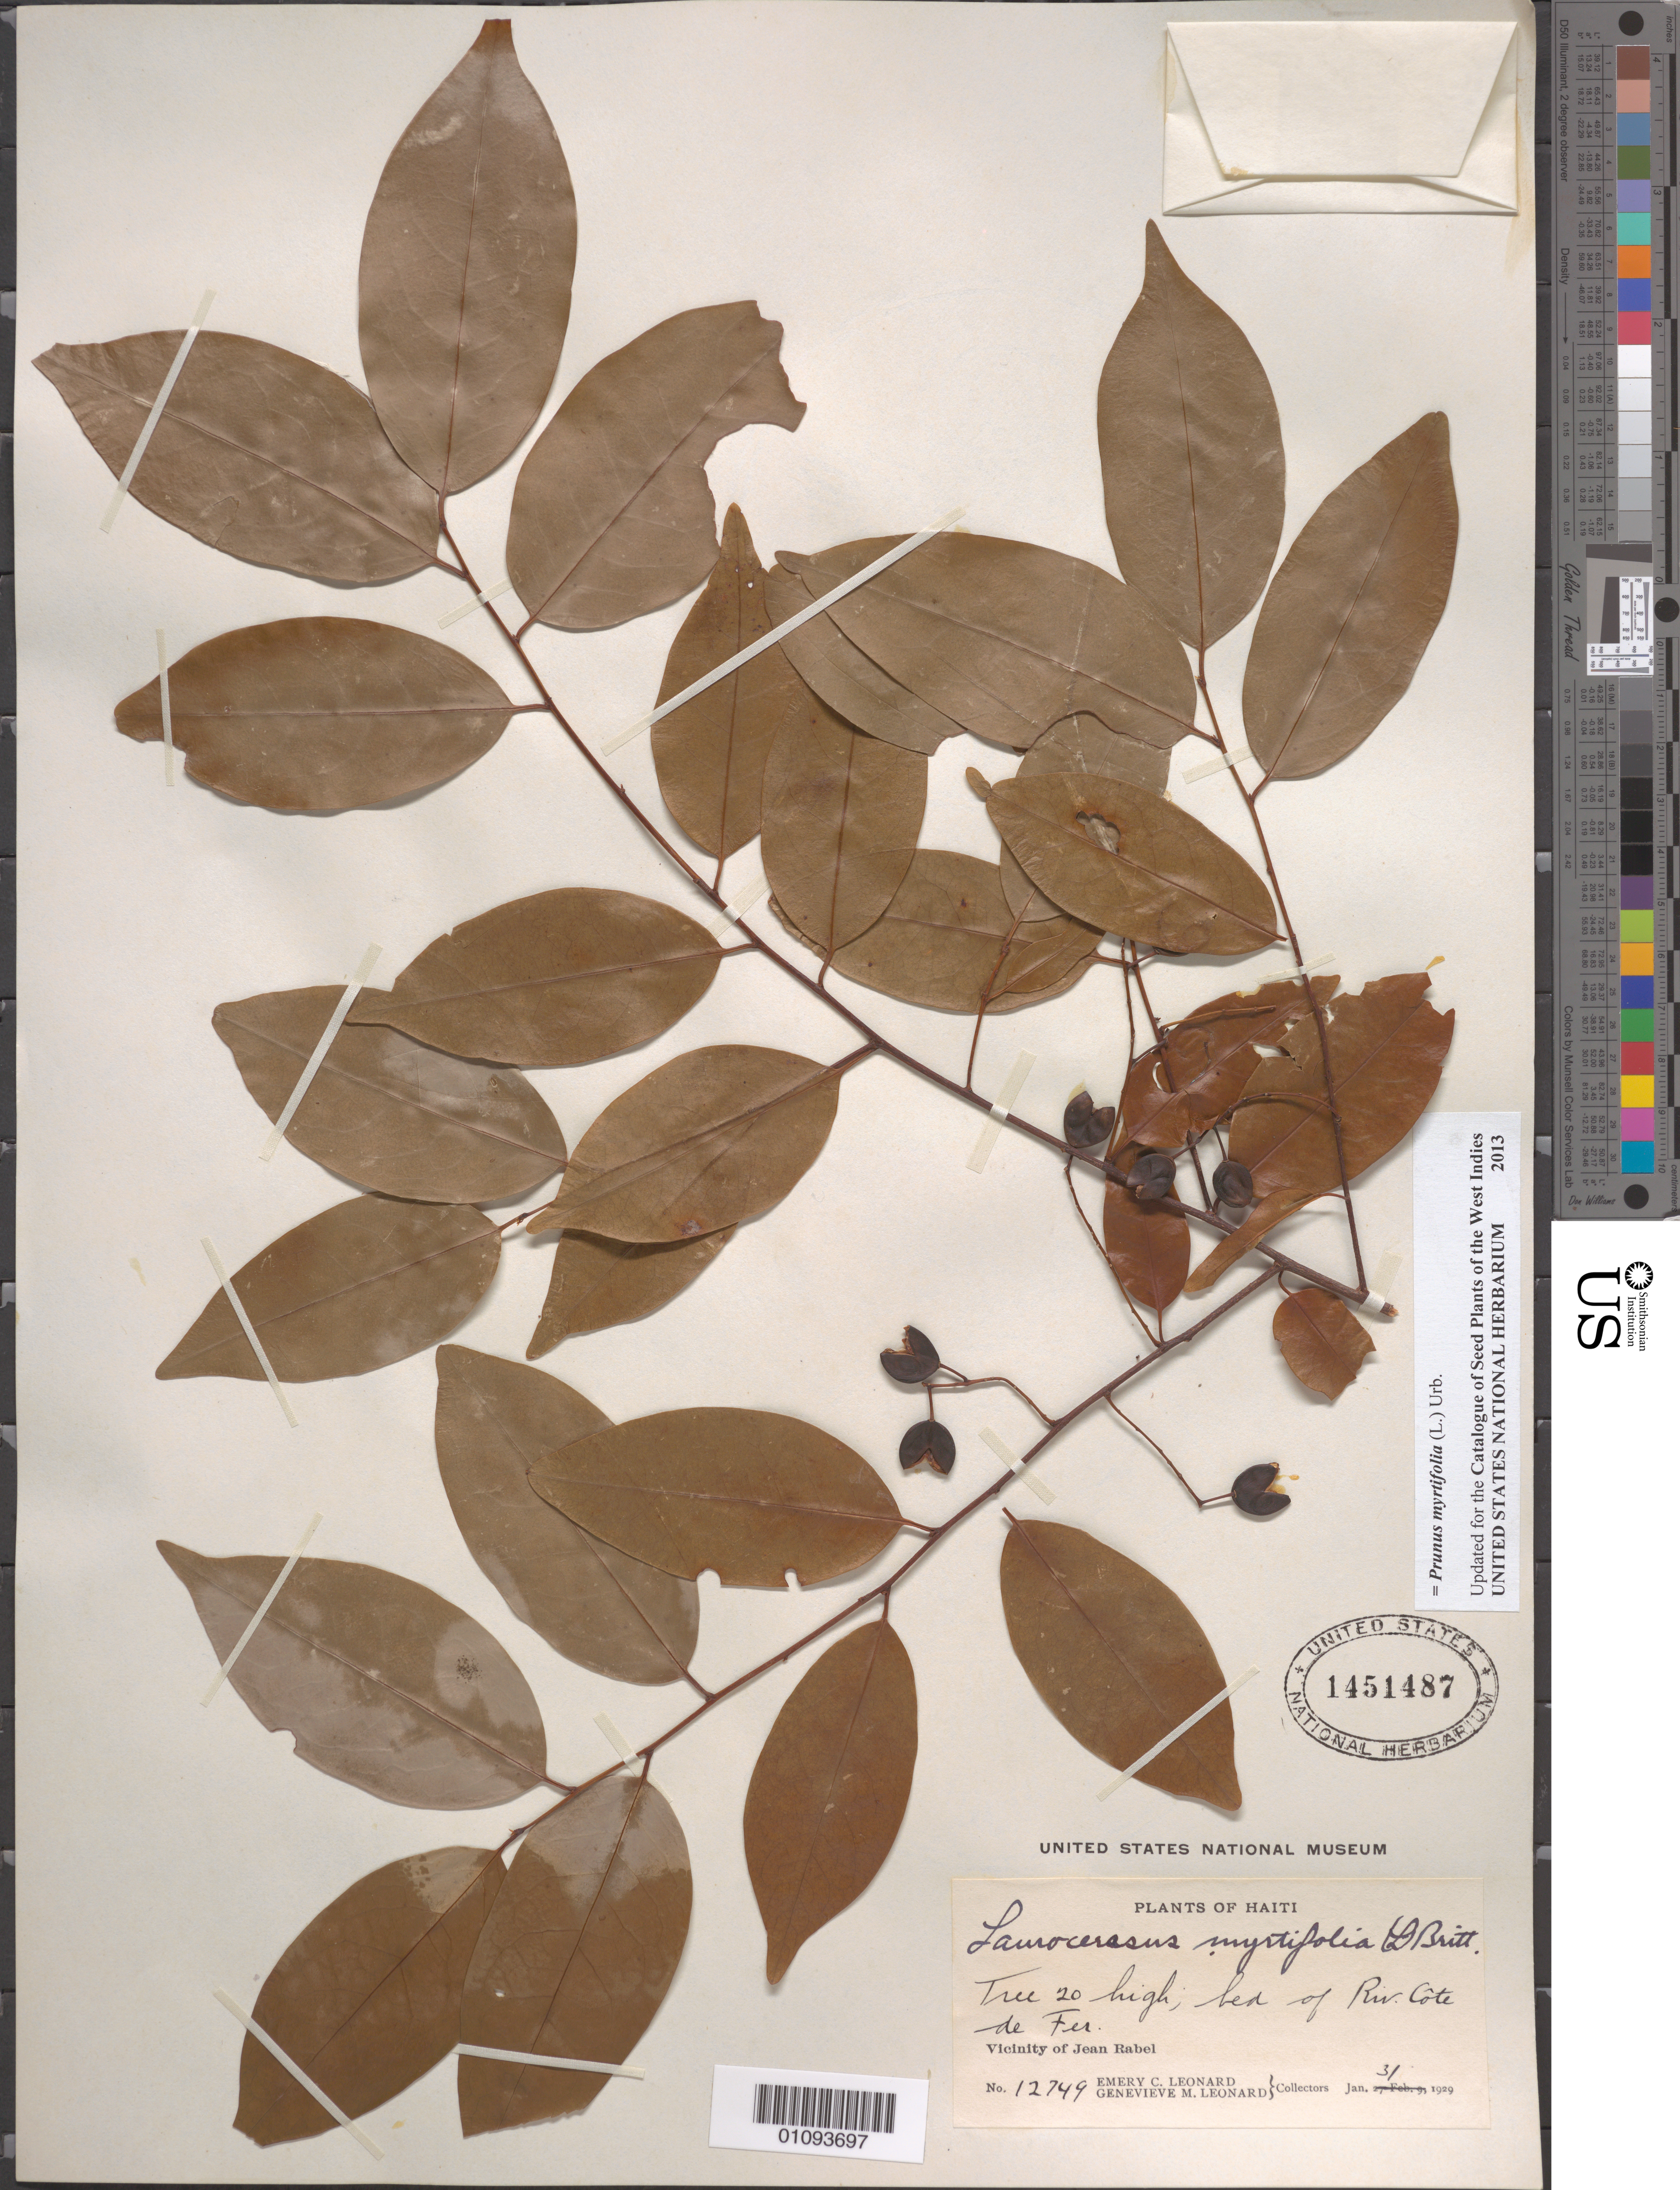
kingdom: Plantae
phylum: Tracheophyta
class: Magnoliopsida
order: Rosales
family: Rosaceae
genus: Prunus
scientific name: Prunus myrtifolia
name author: (L.) Urb.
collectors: E. C. Leonard & G. M. Leonard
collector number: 12749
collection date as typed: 31 Jan 1929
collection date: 1929-01-31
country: Haiti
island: Hispaniola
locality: Vicinity of Jean Rabel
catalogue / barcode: US 141487